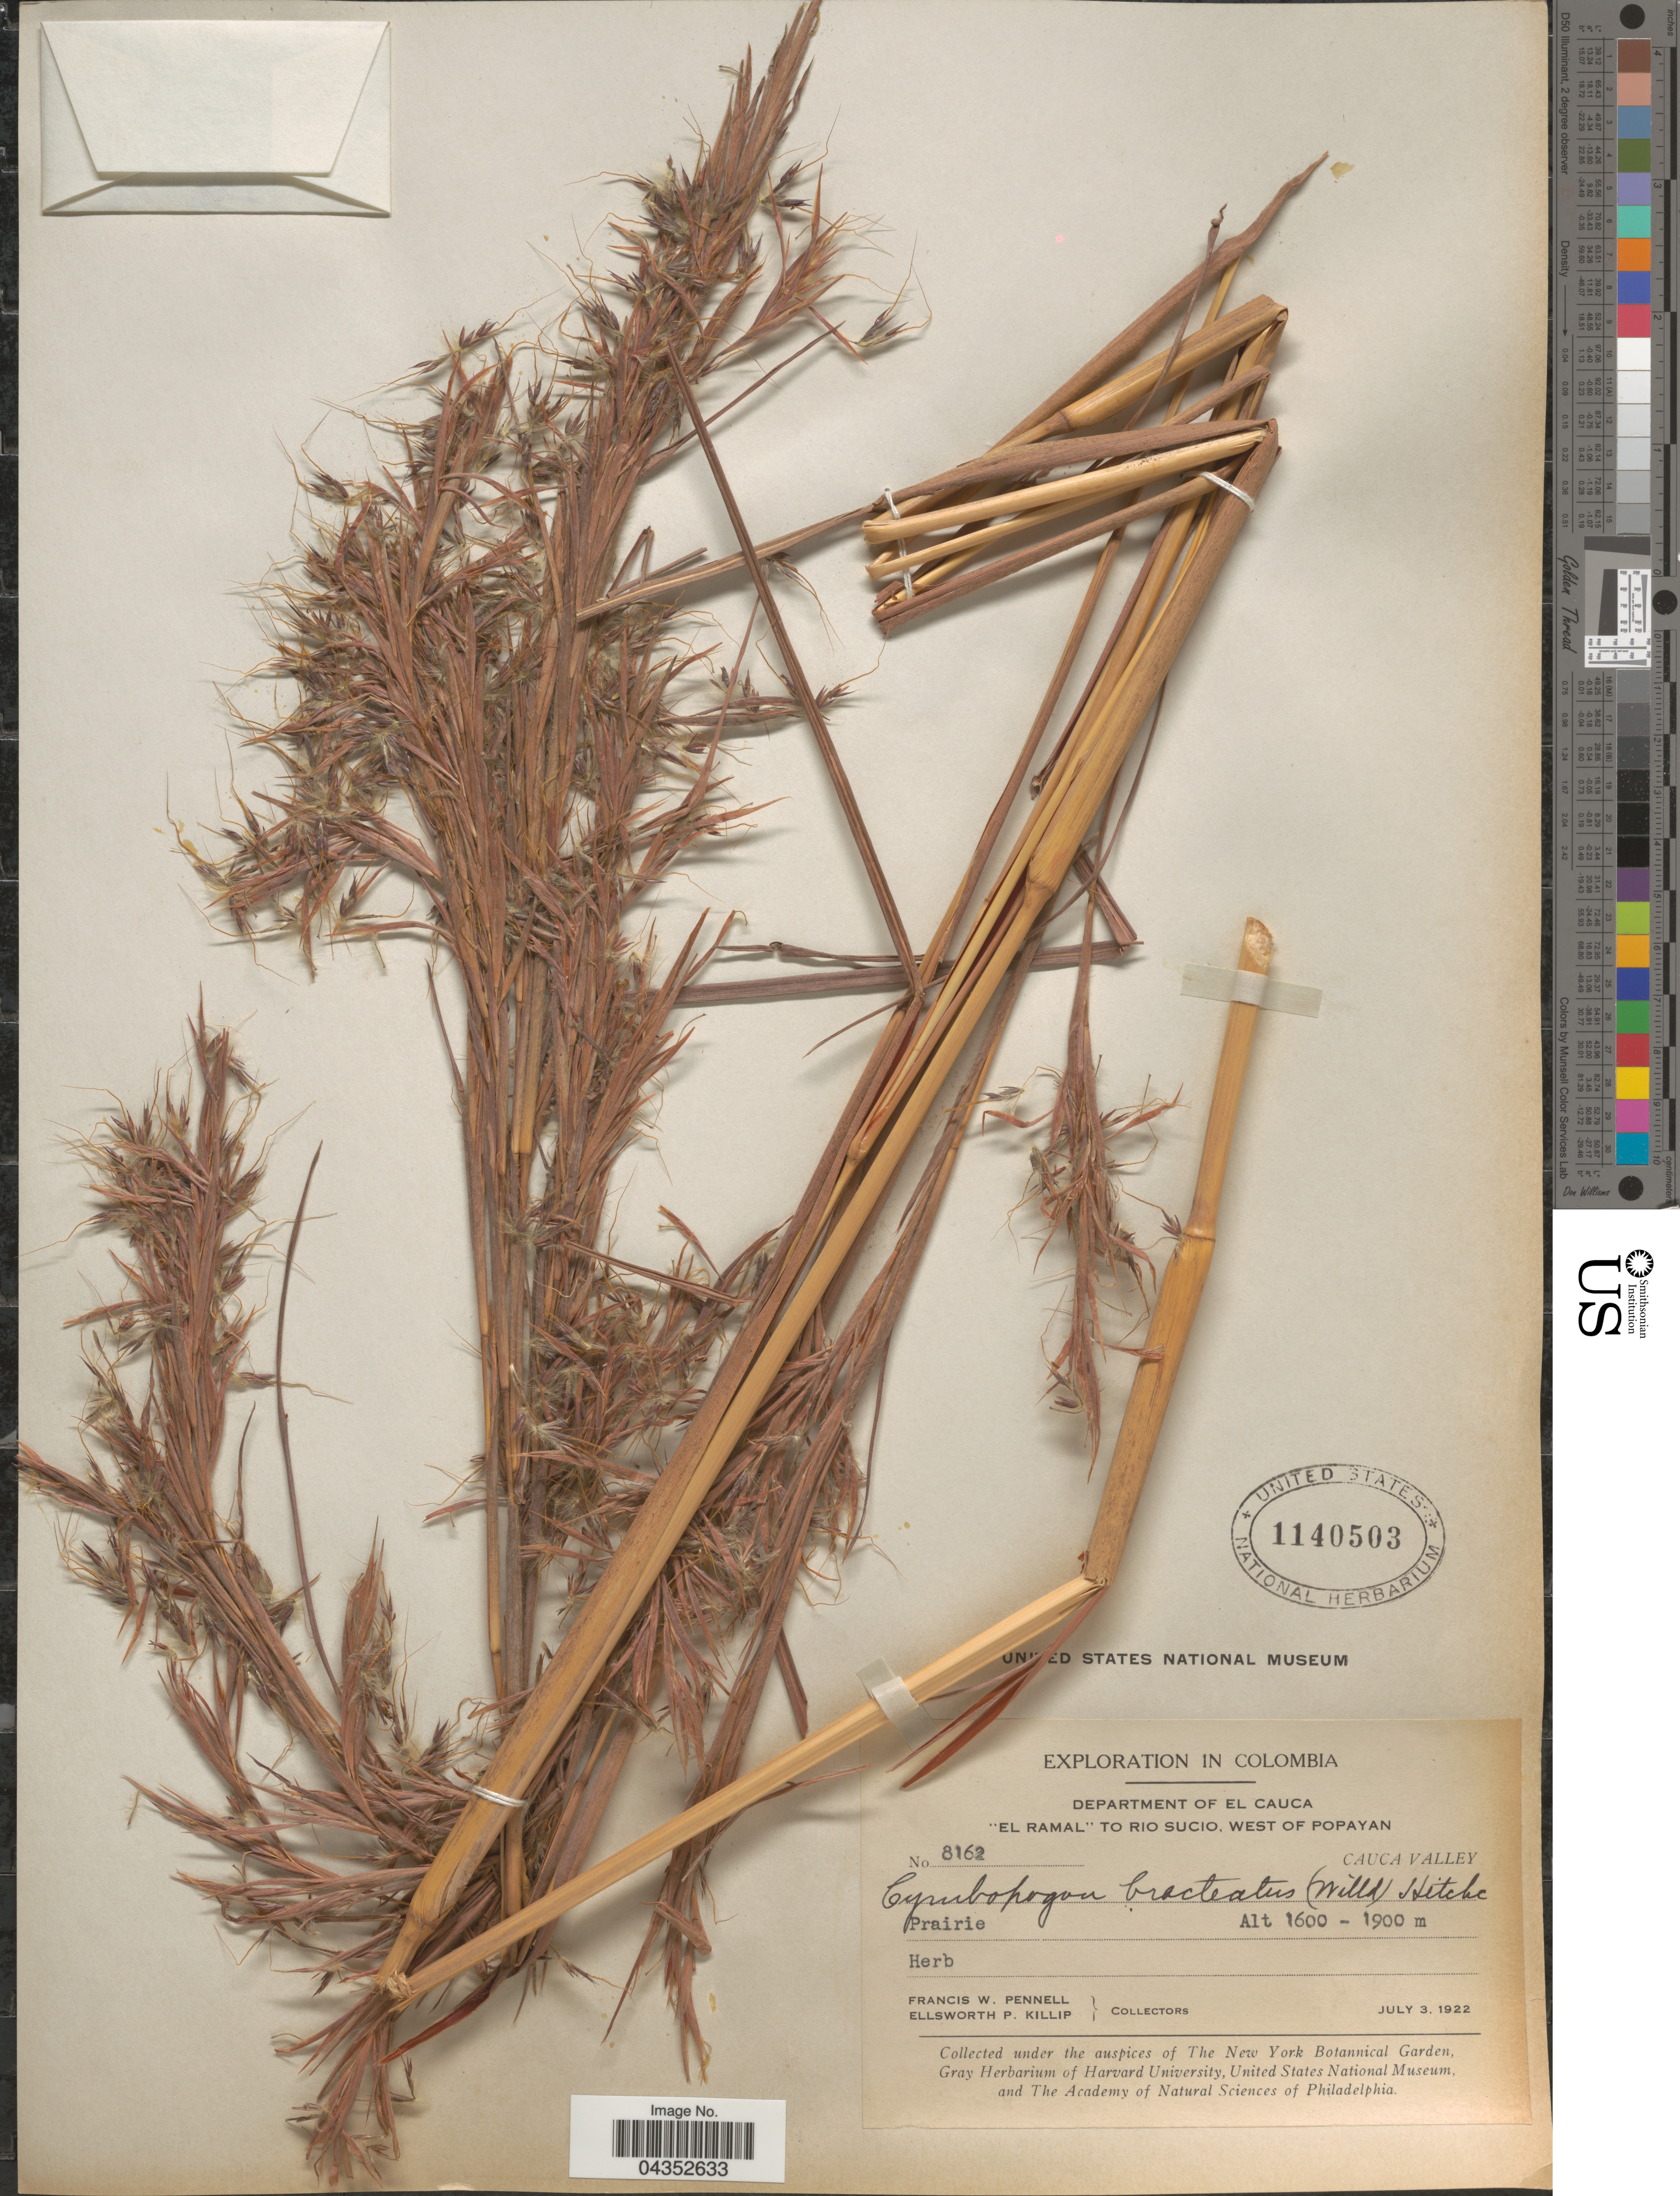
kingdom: Plantae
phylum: Tracheophyta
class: Liliopsida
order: Poales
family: Poaceae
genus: Hyparrhenia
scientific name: Hyparrhenia bracteata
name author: (Humb. & Bonpl.) Stapf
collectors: F. W. Pennell & E. P. Killip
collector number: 8162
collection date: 1922-07-03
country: Colombia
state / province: Cauca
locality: Exploration in Colombia. Department of El Cauca. "El Ramal" to Rio Sucio, west of Popayan. Cauca Valley. Prairie.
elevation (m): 1600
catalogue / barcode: US 1140503